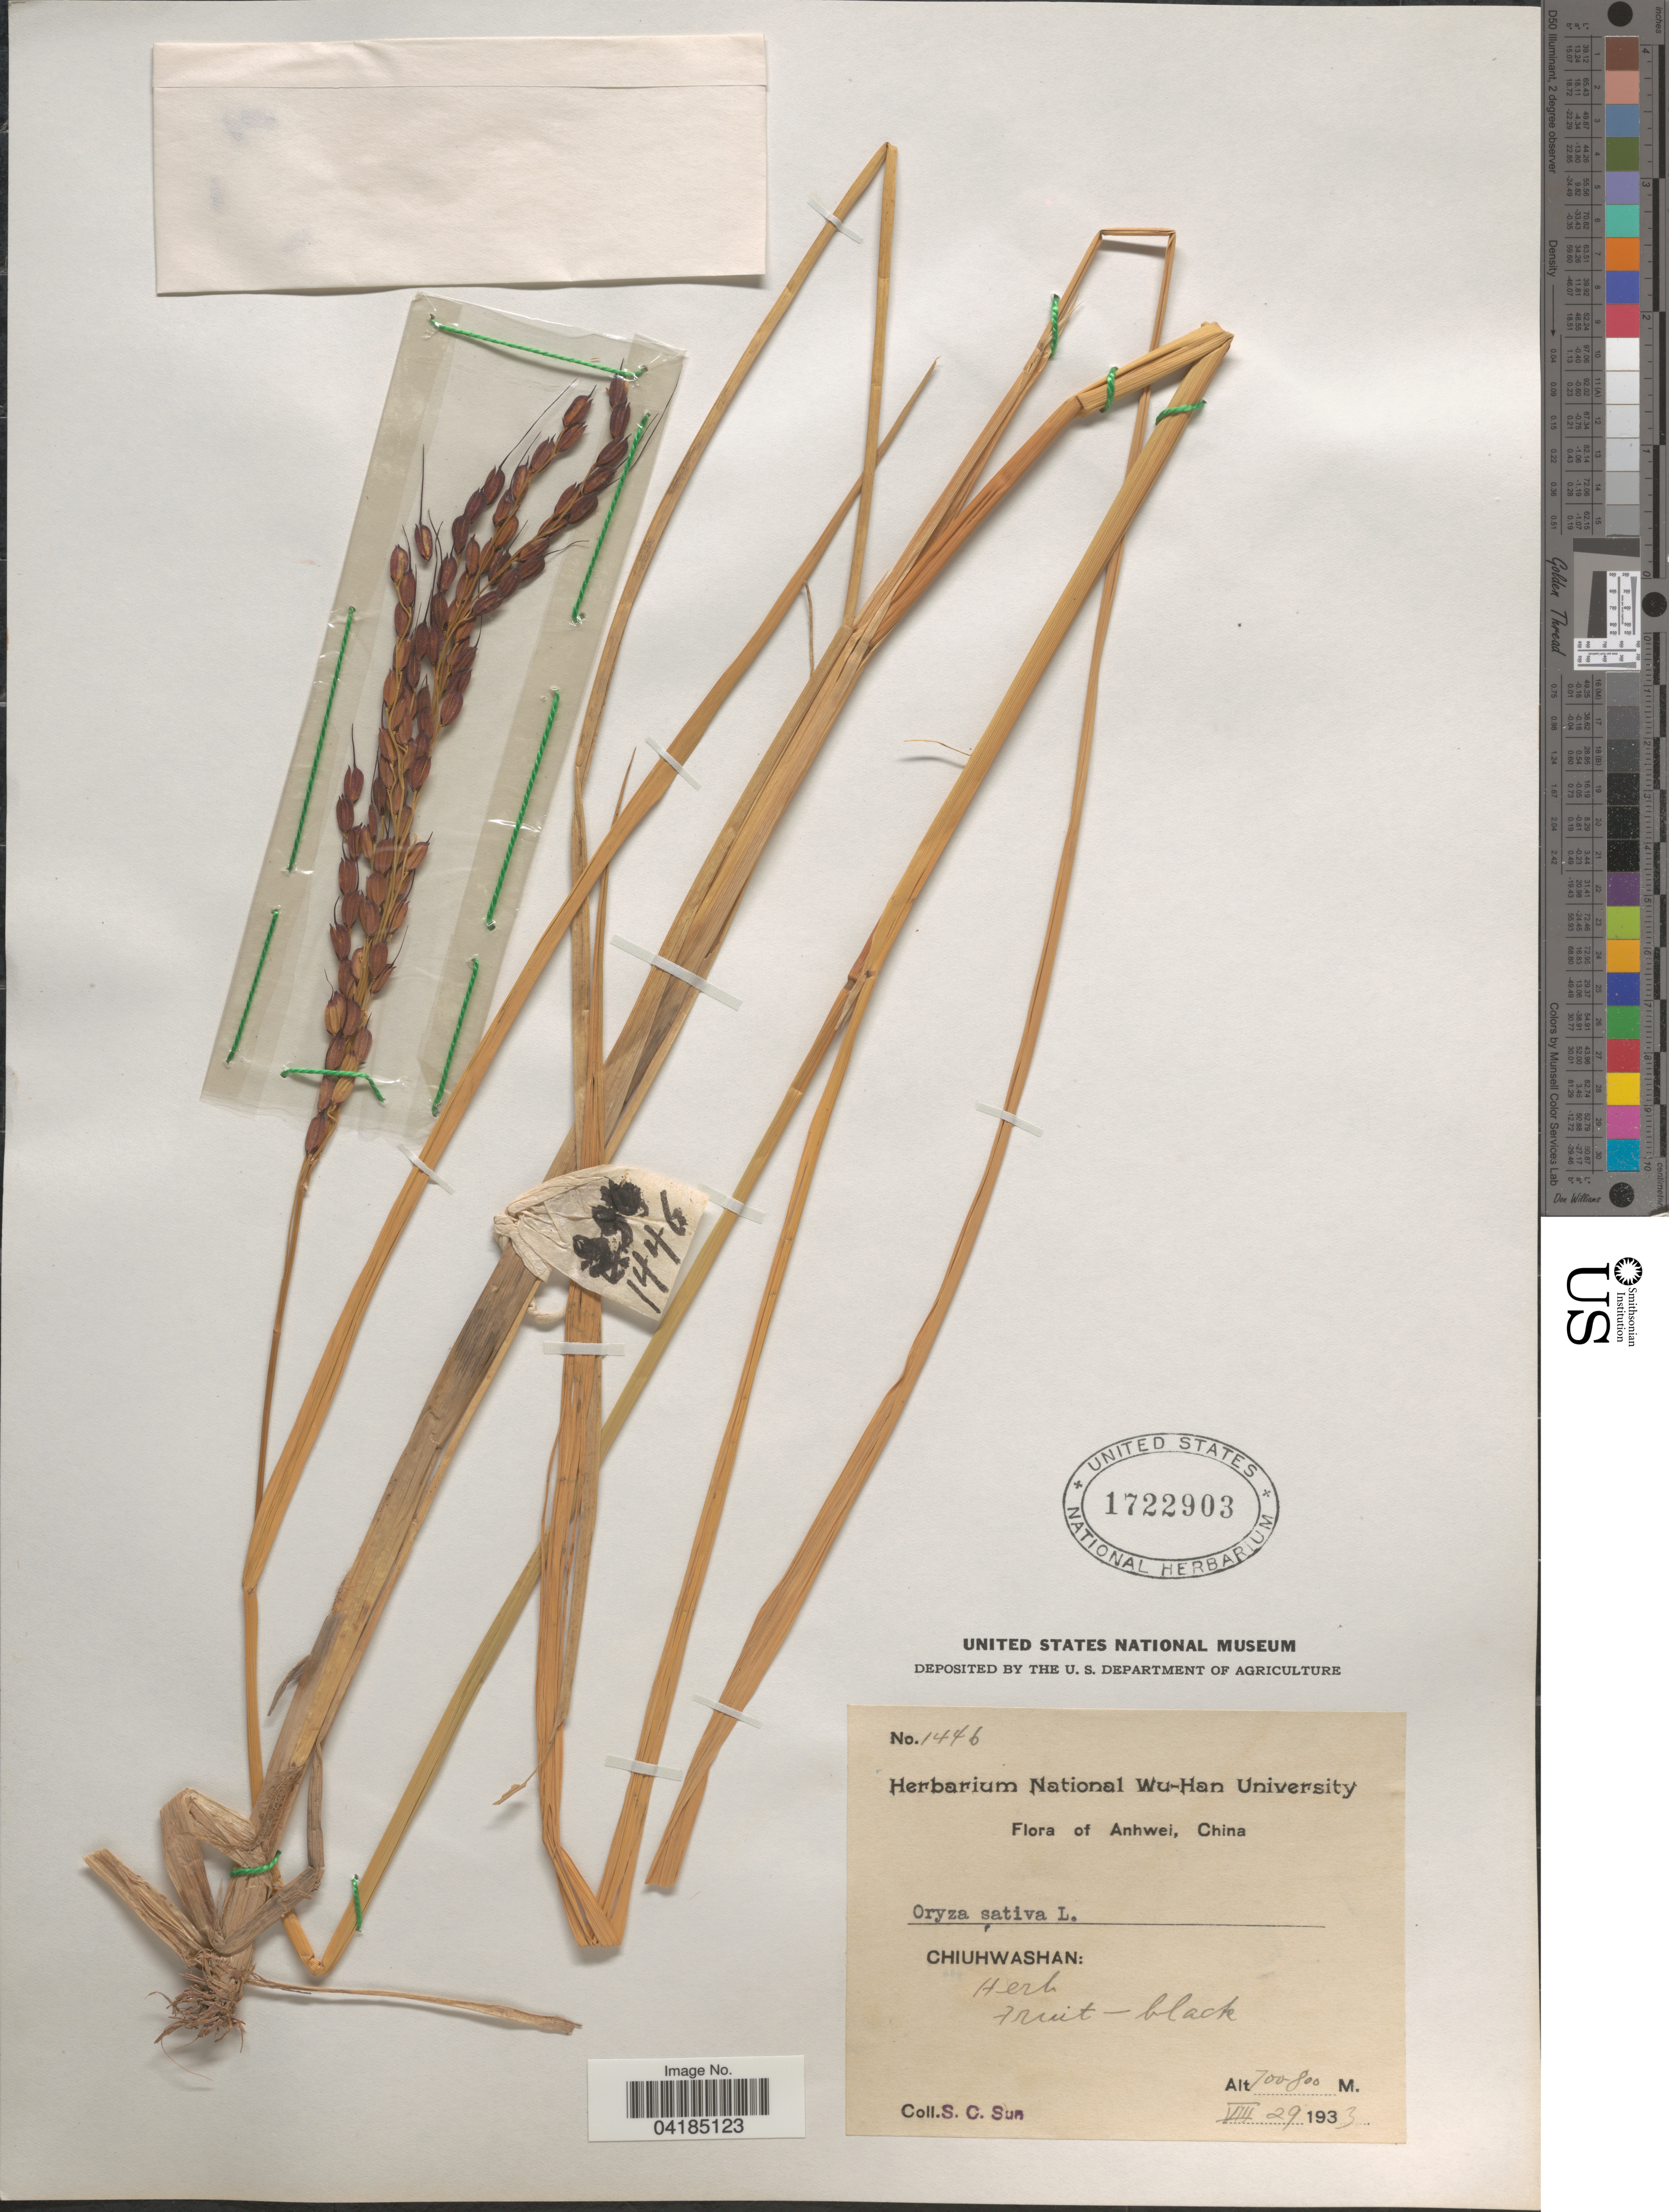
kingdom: Plantae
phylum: Tracheophyta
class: Liliopsida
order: Poales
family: Poaceae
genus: Oryza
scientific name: Oryza sativa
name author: L.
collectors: S. C. Sun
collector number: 1446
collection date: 1933-08-29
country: China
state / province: Anhui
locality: Anhwei. Chiuhwashan.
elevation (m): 700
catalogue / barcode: US 1722903